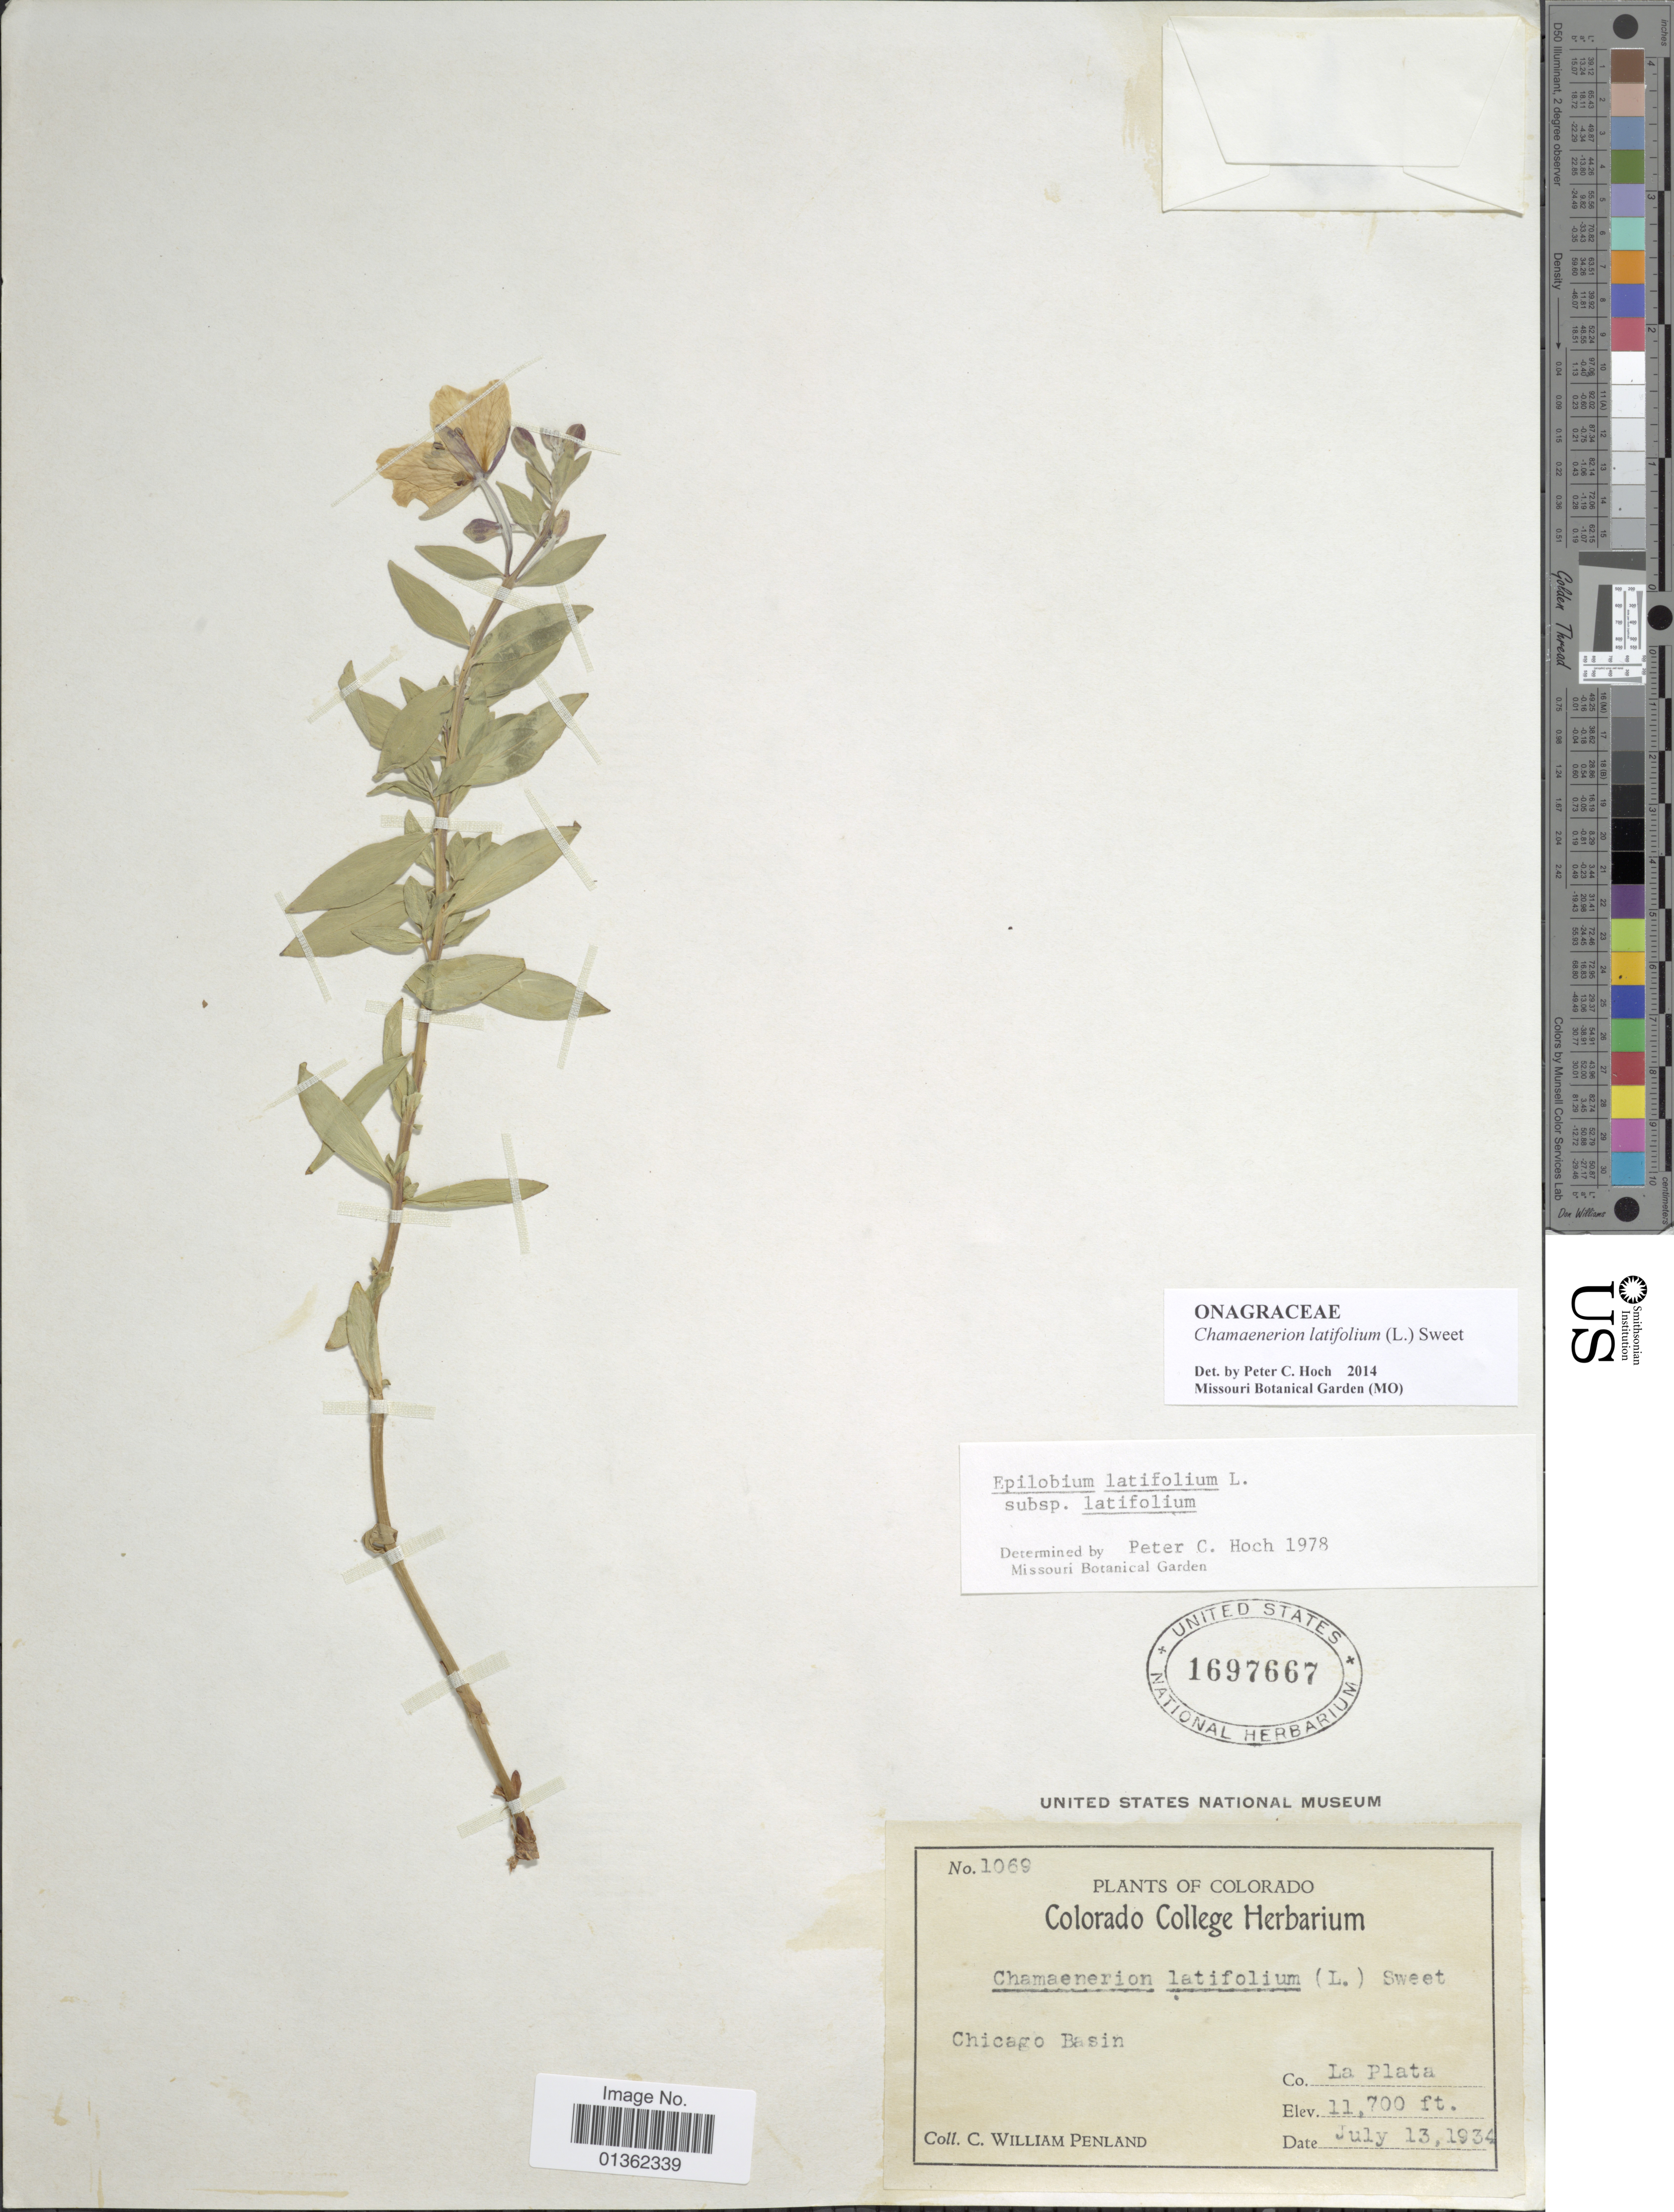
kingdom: Plantae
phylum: Tracheophyta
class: Magnoliopsida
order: Myrtales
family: Onagraceae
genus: Chamaenerion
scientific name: Chamaenerion latifolium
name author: (L.) Th. Fr. & Lange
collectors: C. W. Penland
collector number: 1069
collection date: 1934-07-13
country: United States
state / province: Colorado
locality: Chicago Basin. Co. La Plata.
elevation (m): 3566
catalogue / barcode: US 1697667